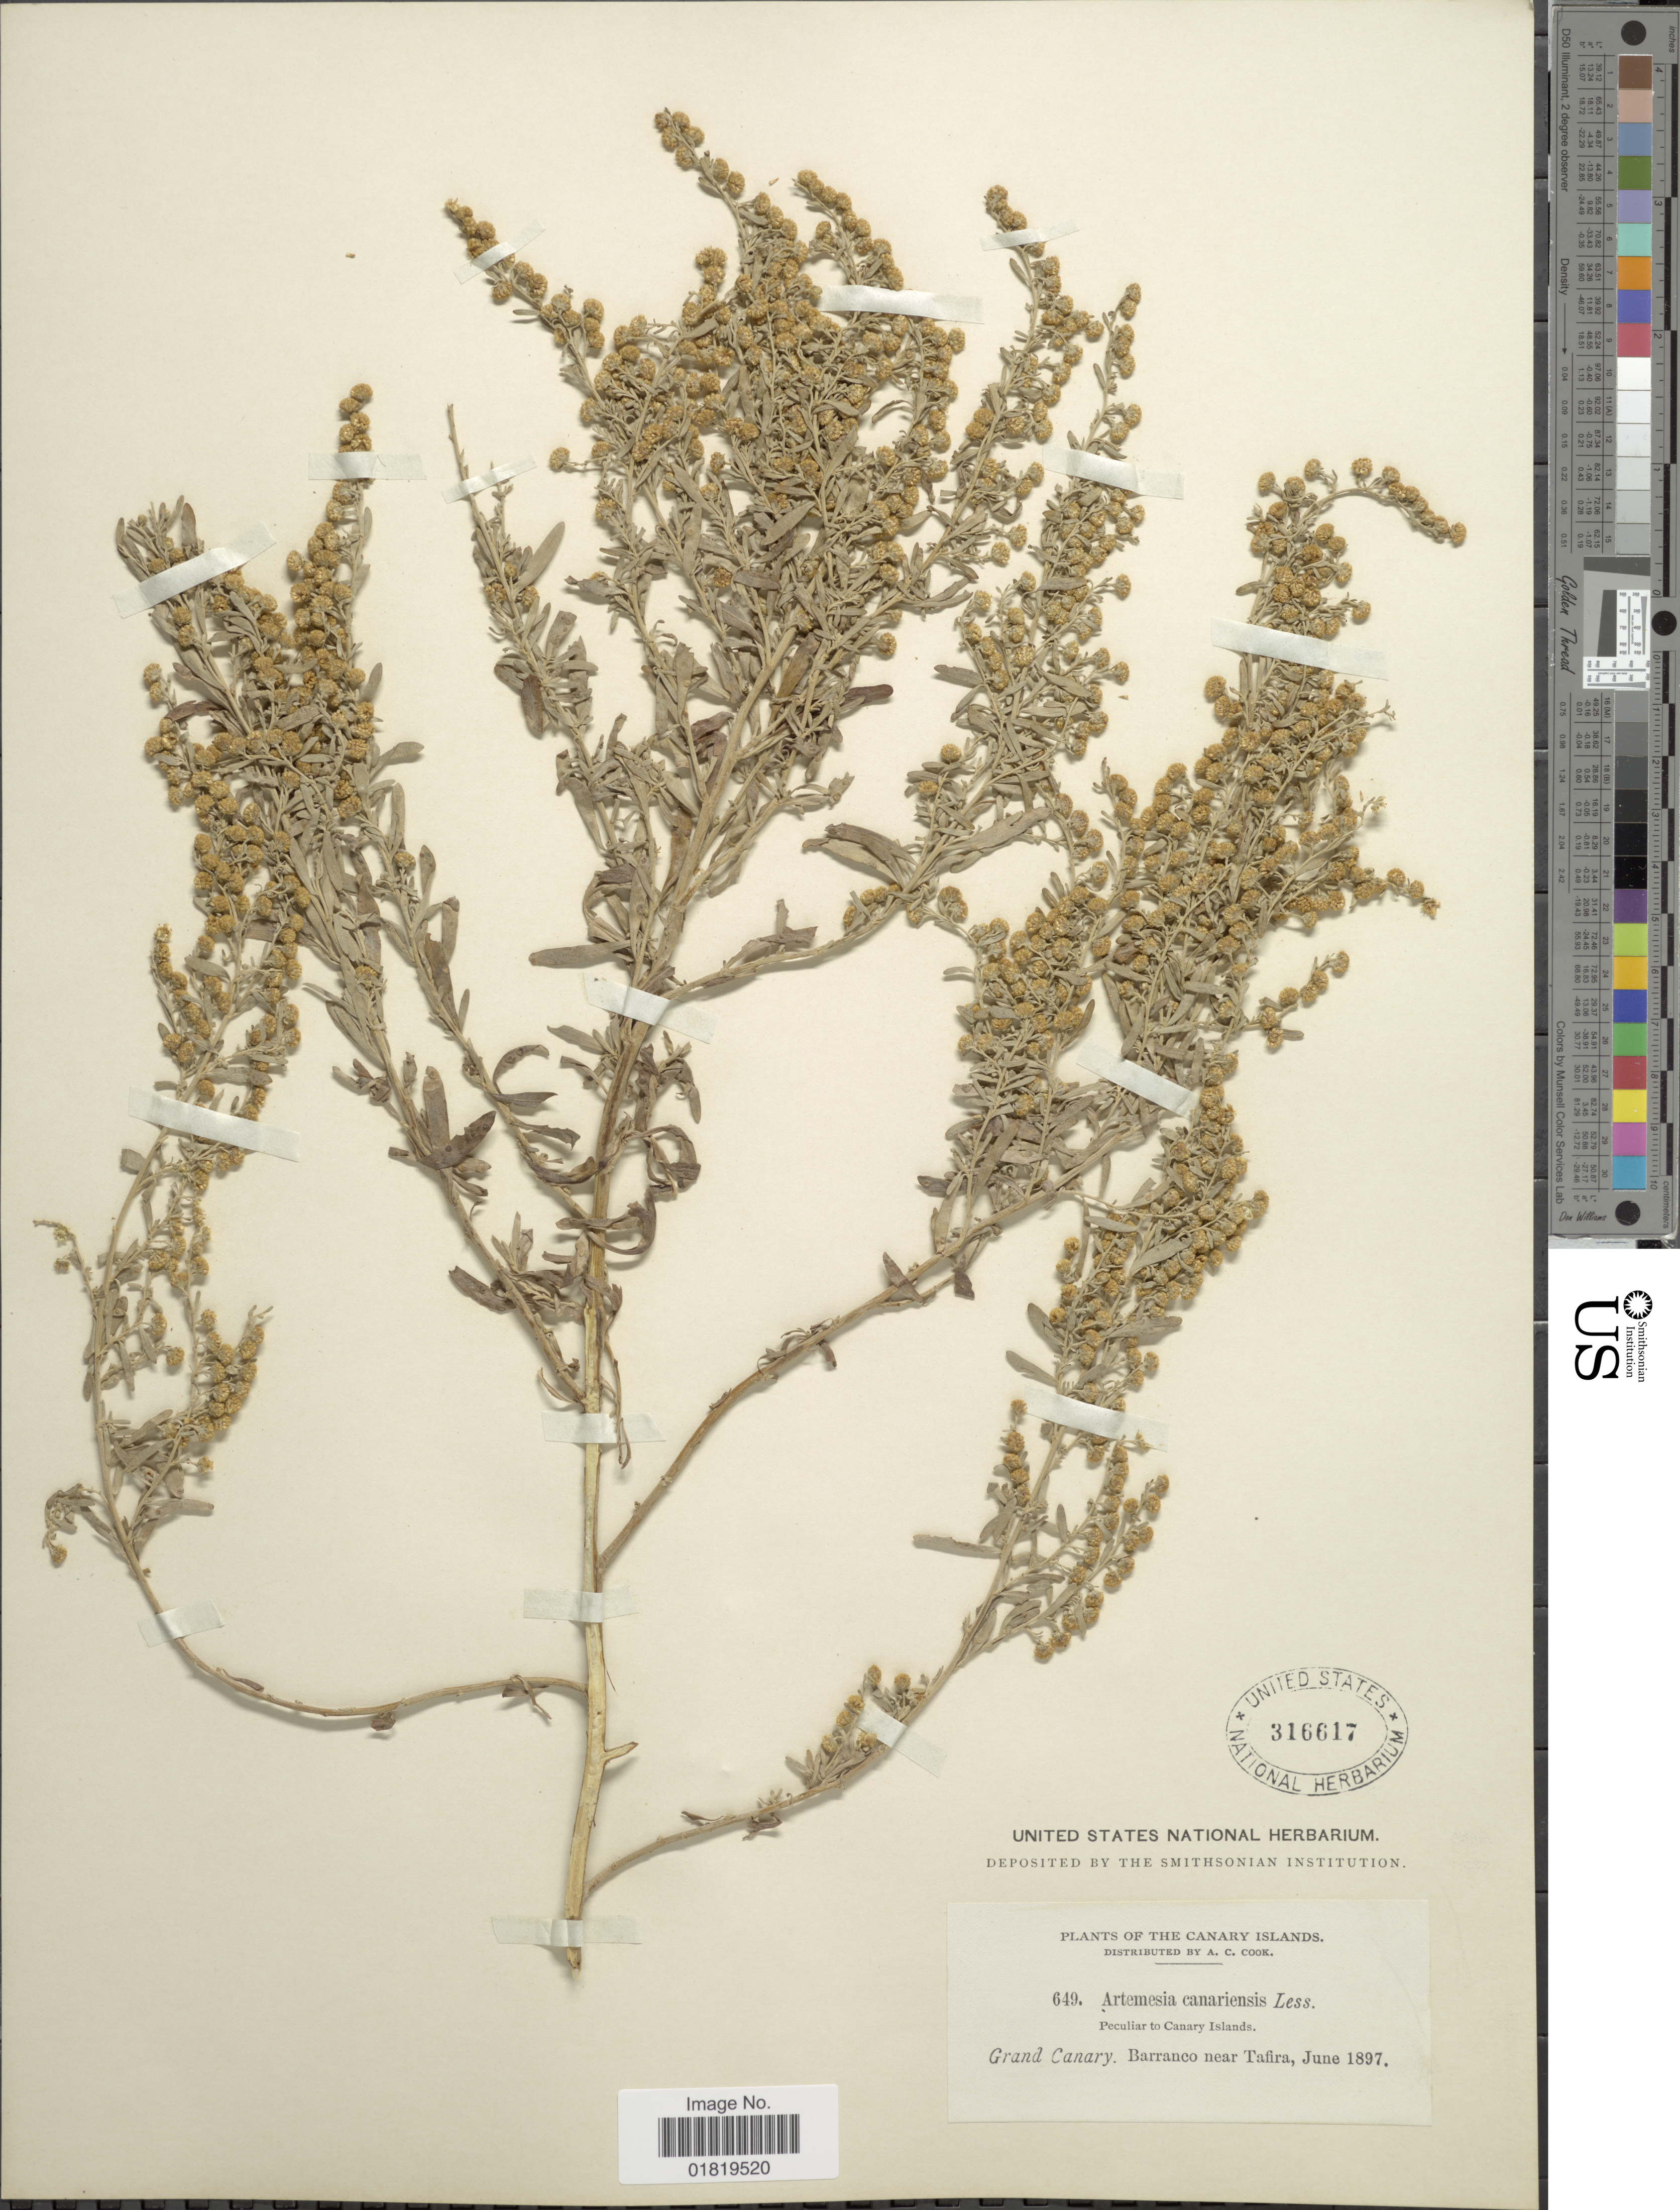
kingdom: Plantae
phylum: Tracheophyta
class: Magnoliopsida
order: Asterales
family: Asteraceae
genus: Artemisia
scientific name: Artemisia canariensis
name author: Less.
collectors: Alice C. Cook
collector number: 649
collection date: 1897-06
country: Spain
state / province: Canarias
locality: The Canary Islands, Grand Canary, Barranco near Tafira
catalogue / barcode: US 316617